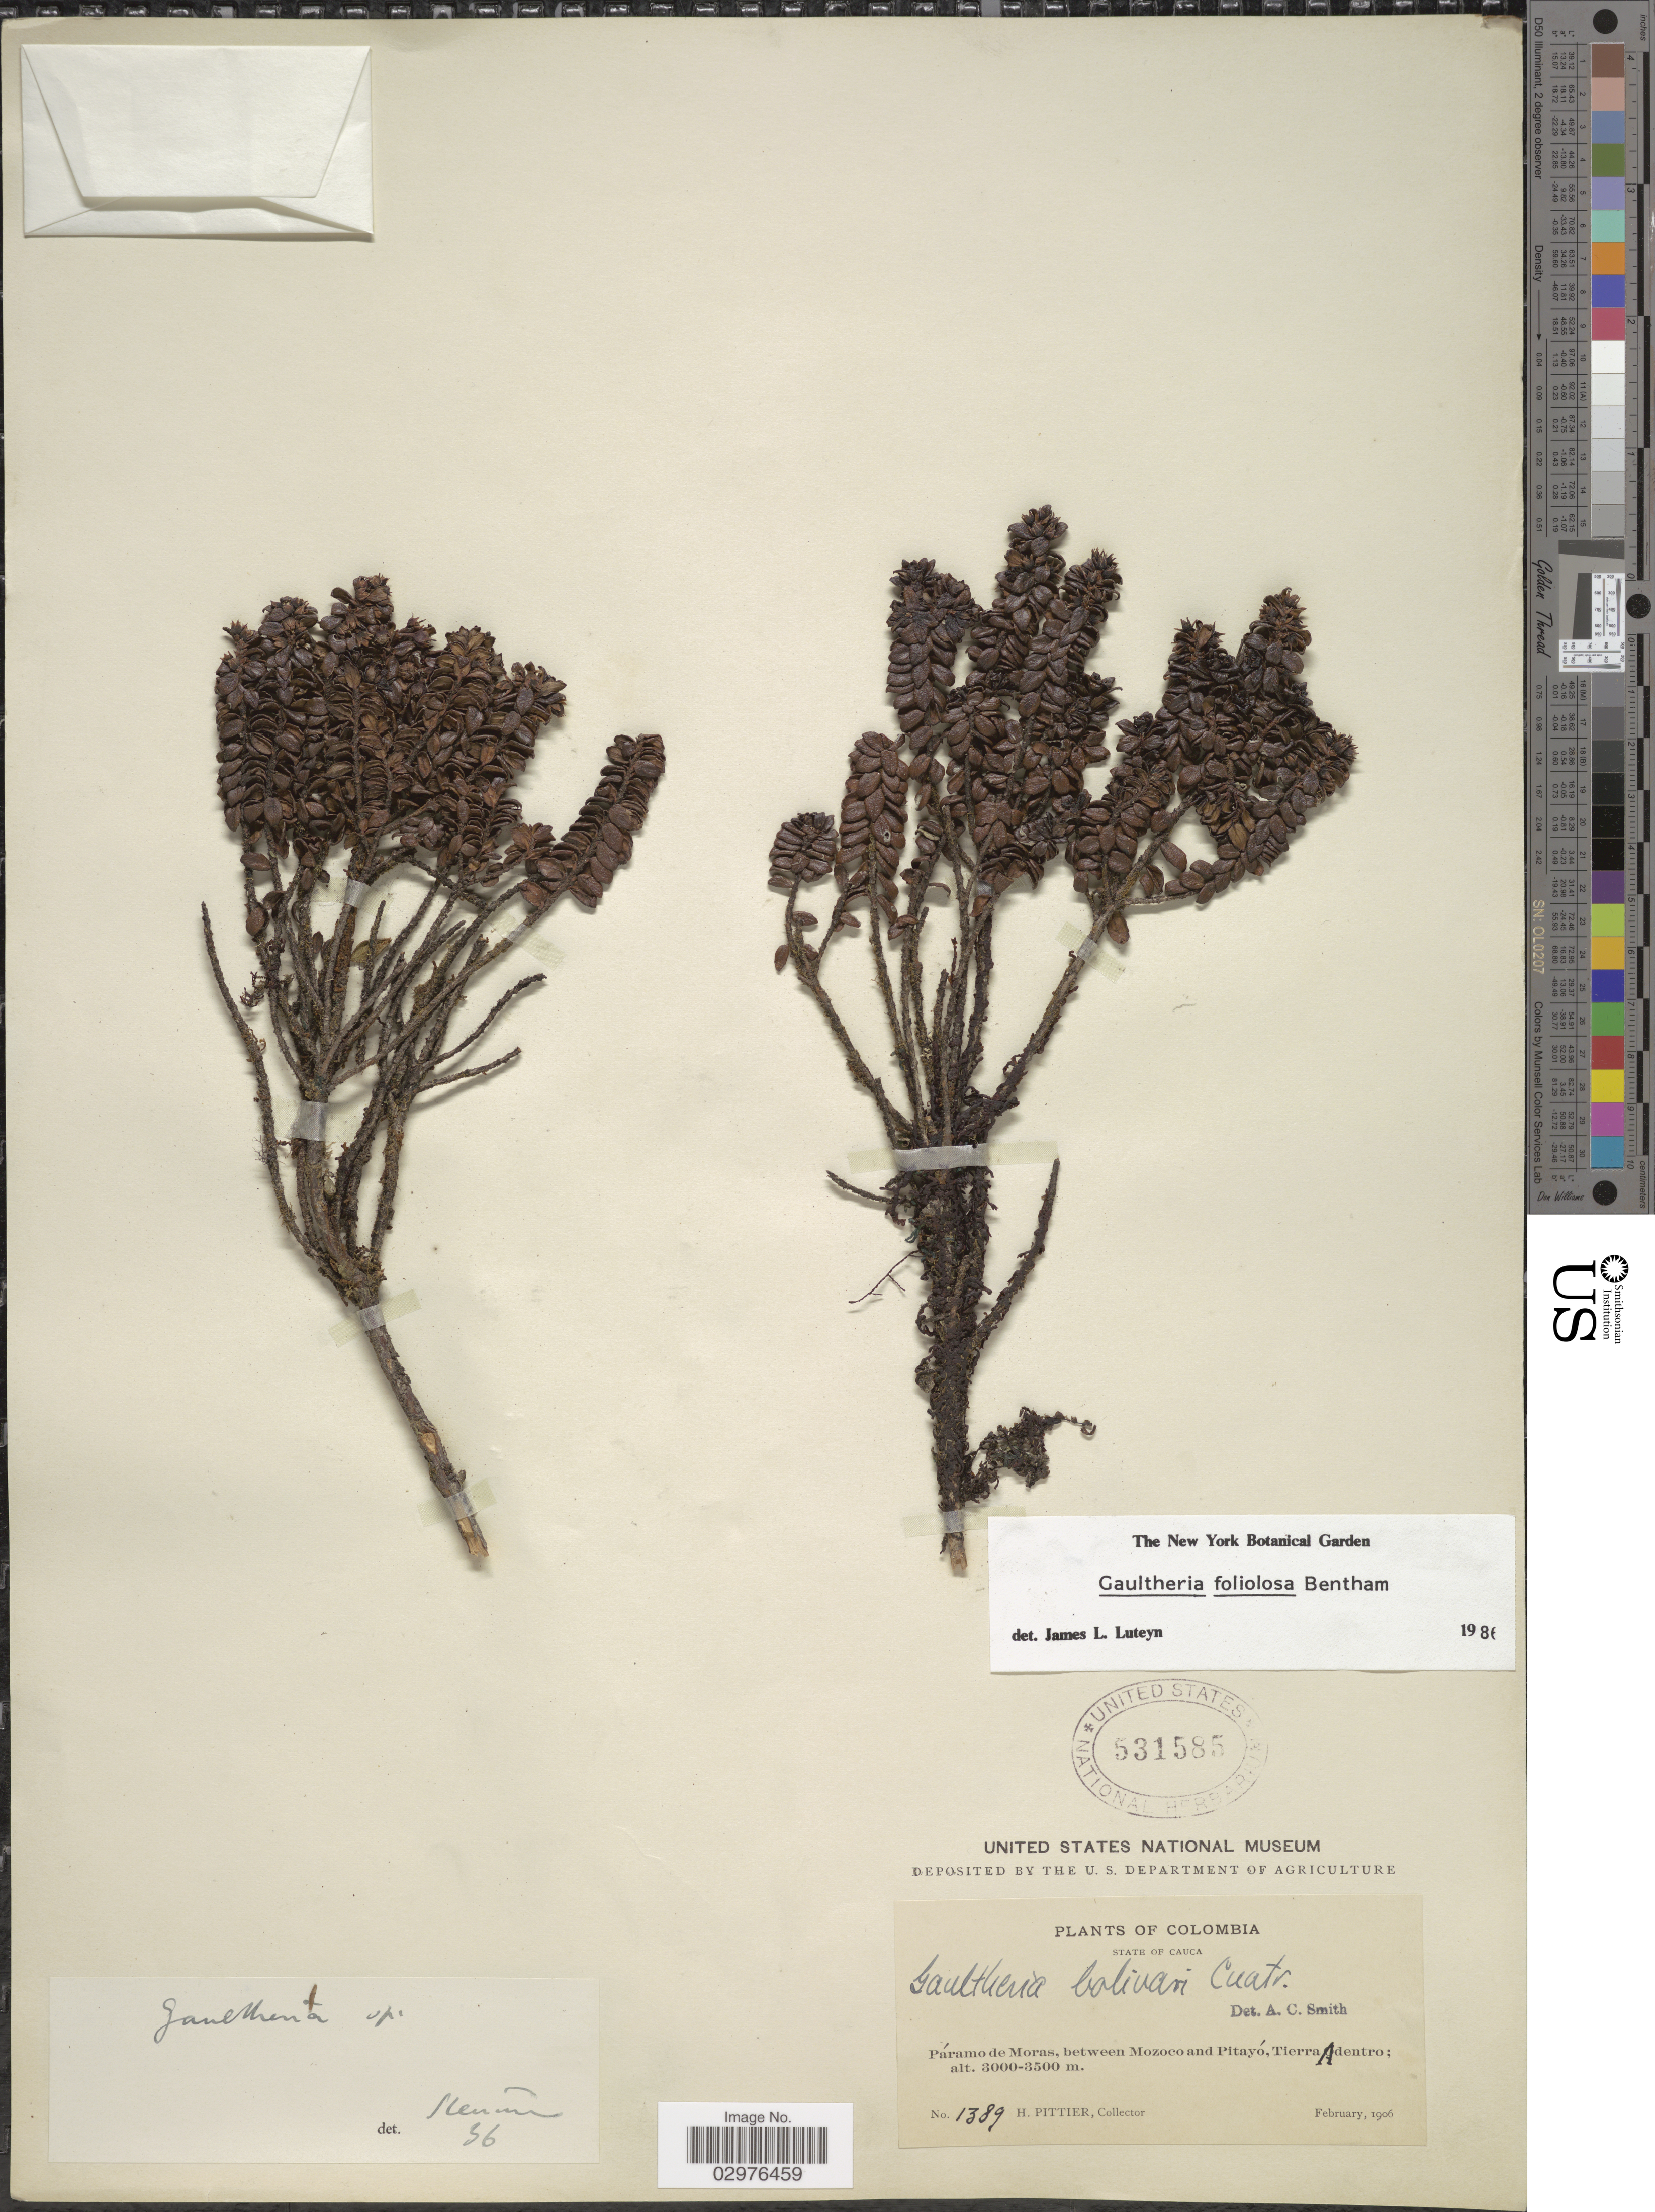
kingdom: Plantae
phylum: Tracheophyta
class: Magnoliopsida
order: Ericales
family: Ericaceae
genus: Gaultheria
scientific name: Gaultheria foliolosa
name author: Benth.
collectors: H. F. Pittier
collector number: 1389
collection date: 1906-02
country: Colombia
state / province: Cauca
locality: Páramo de Moras, between Mozoco and Pitayó, Tierra Adentro.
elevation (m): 3000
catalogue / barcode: US 531585